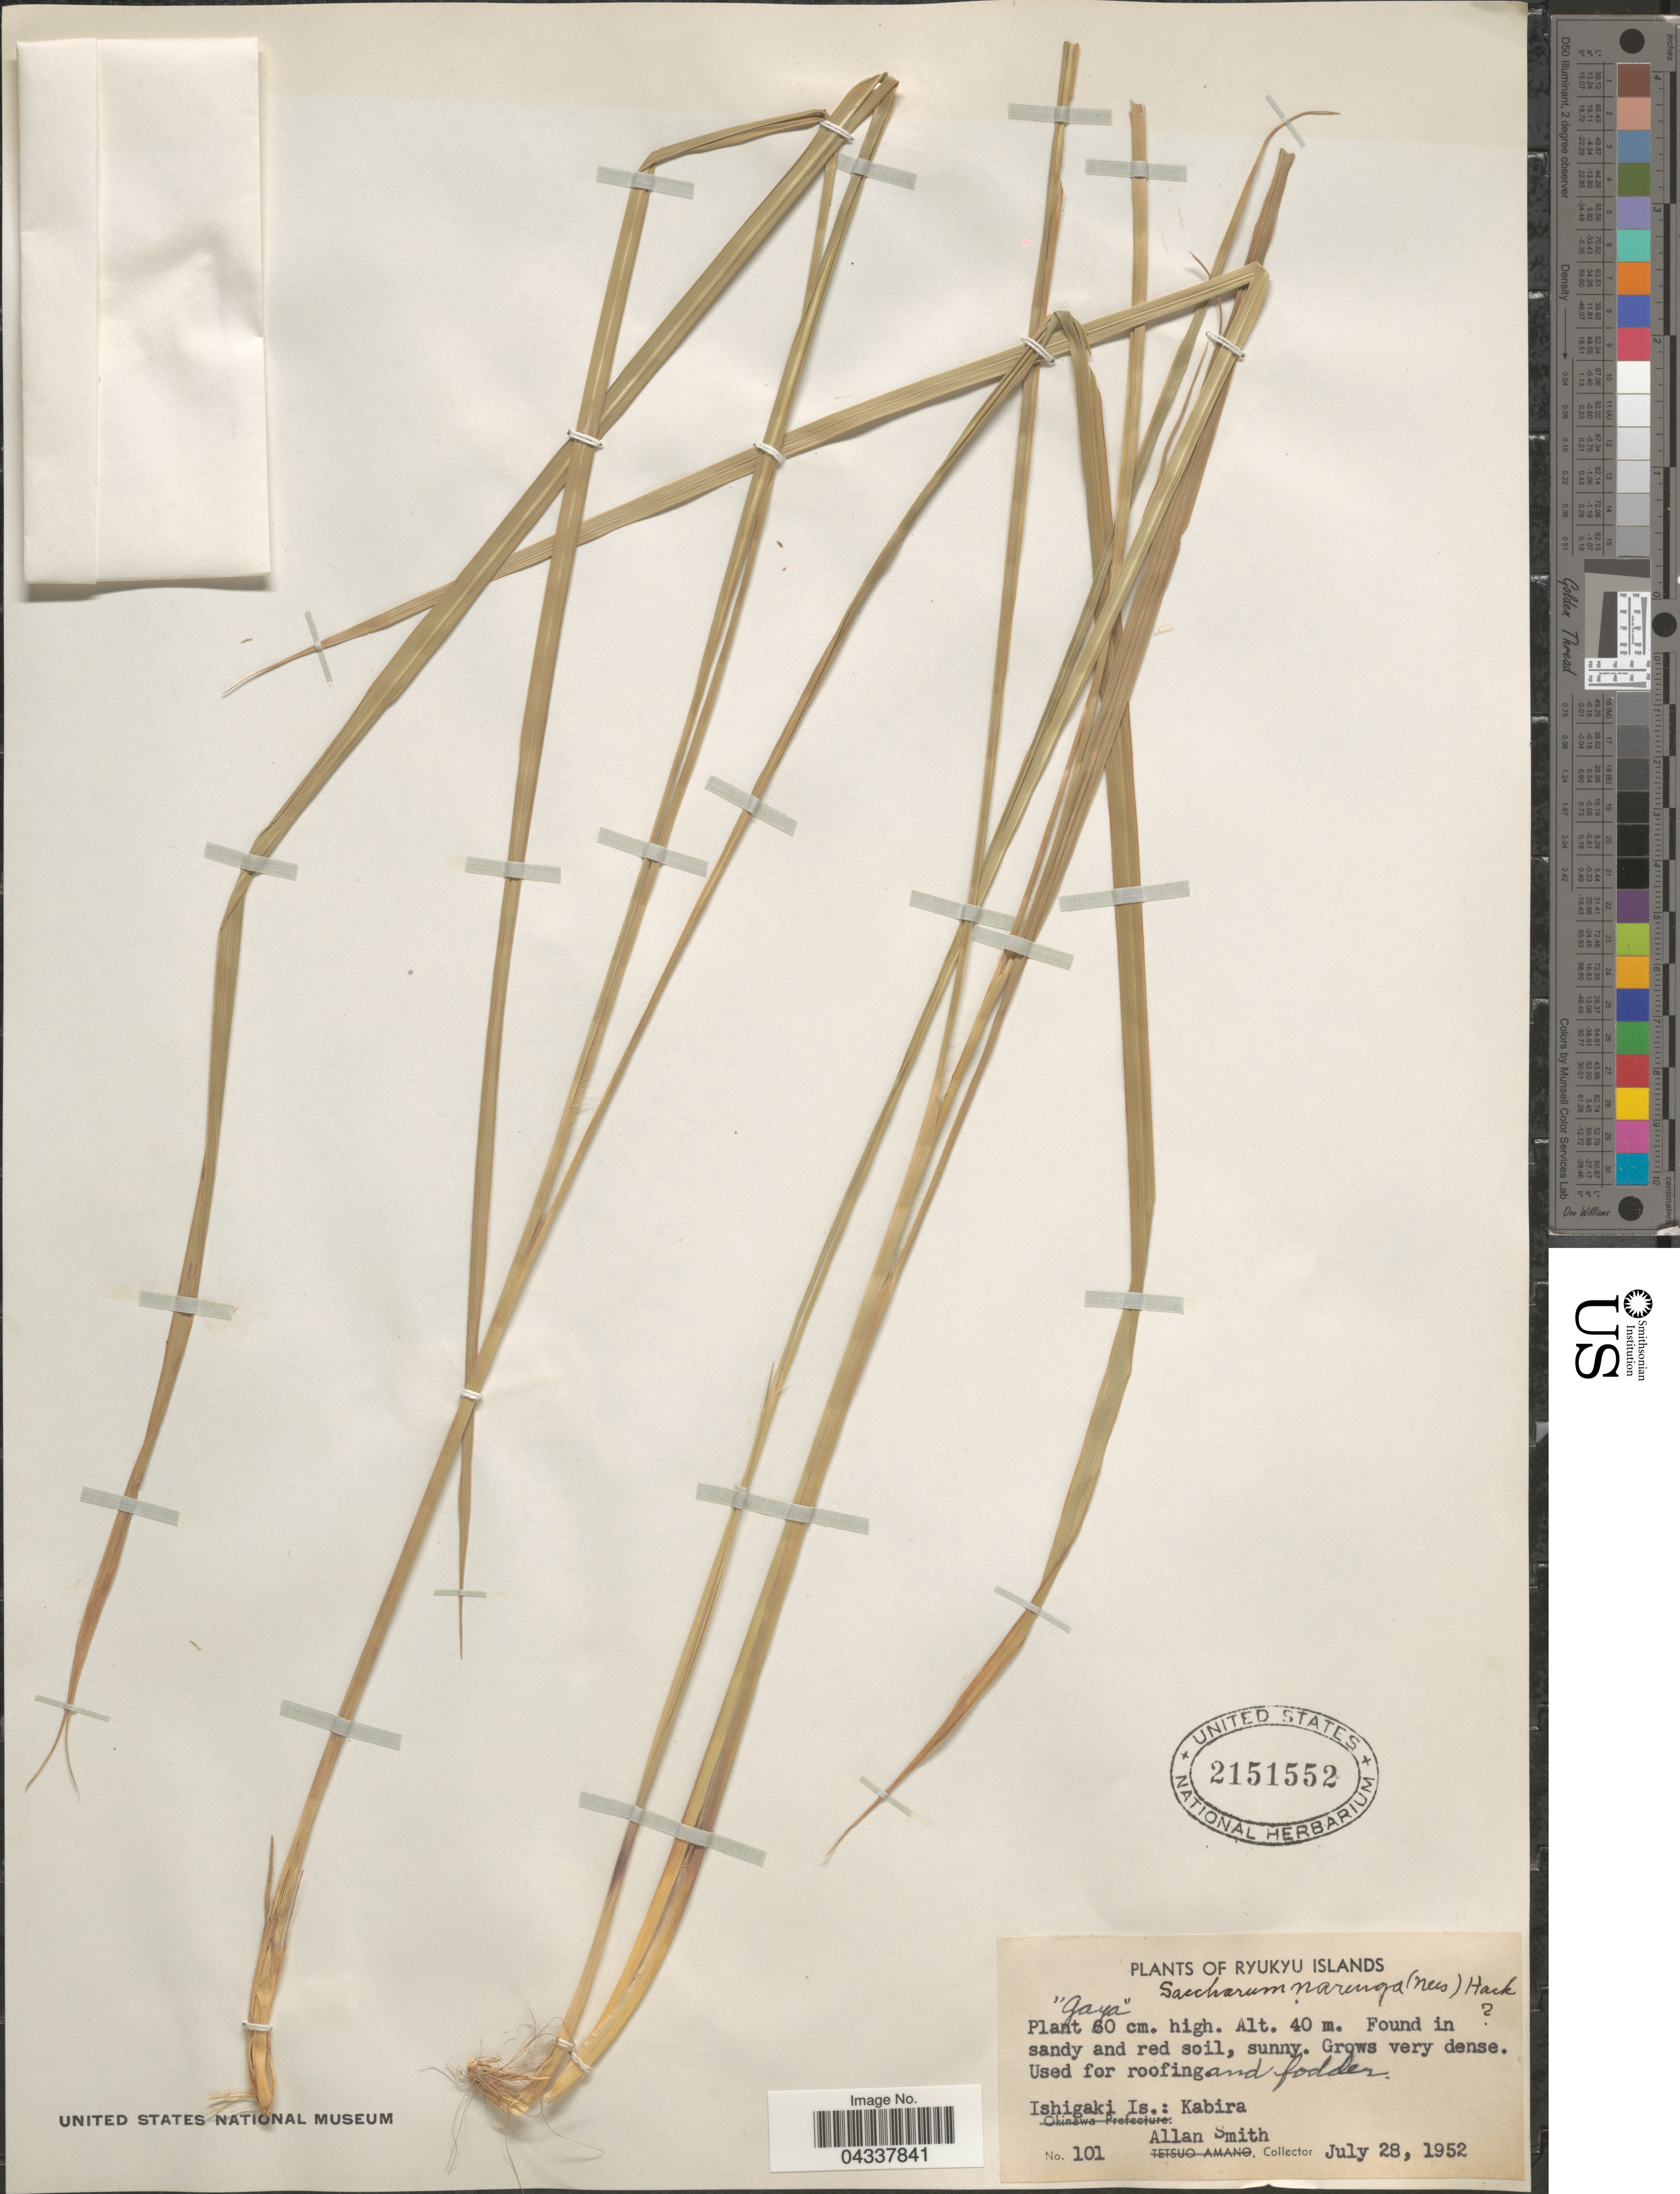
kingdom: Plantae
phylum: Tracheophyta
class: Liliopsida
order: Poales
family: Poaceae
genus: Narenga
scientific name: Narenga porphyrocoma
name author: (Hance) Bor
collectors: A. Smith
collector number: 101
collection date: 1952-07-28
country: Japan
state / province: Okinawa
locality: Ryukyu Islands. Ishigaki Is.: Kabira.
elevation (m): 40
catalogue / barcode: US 2151552